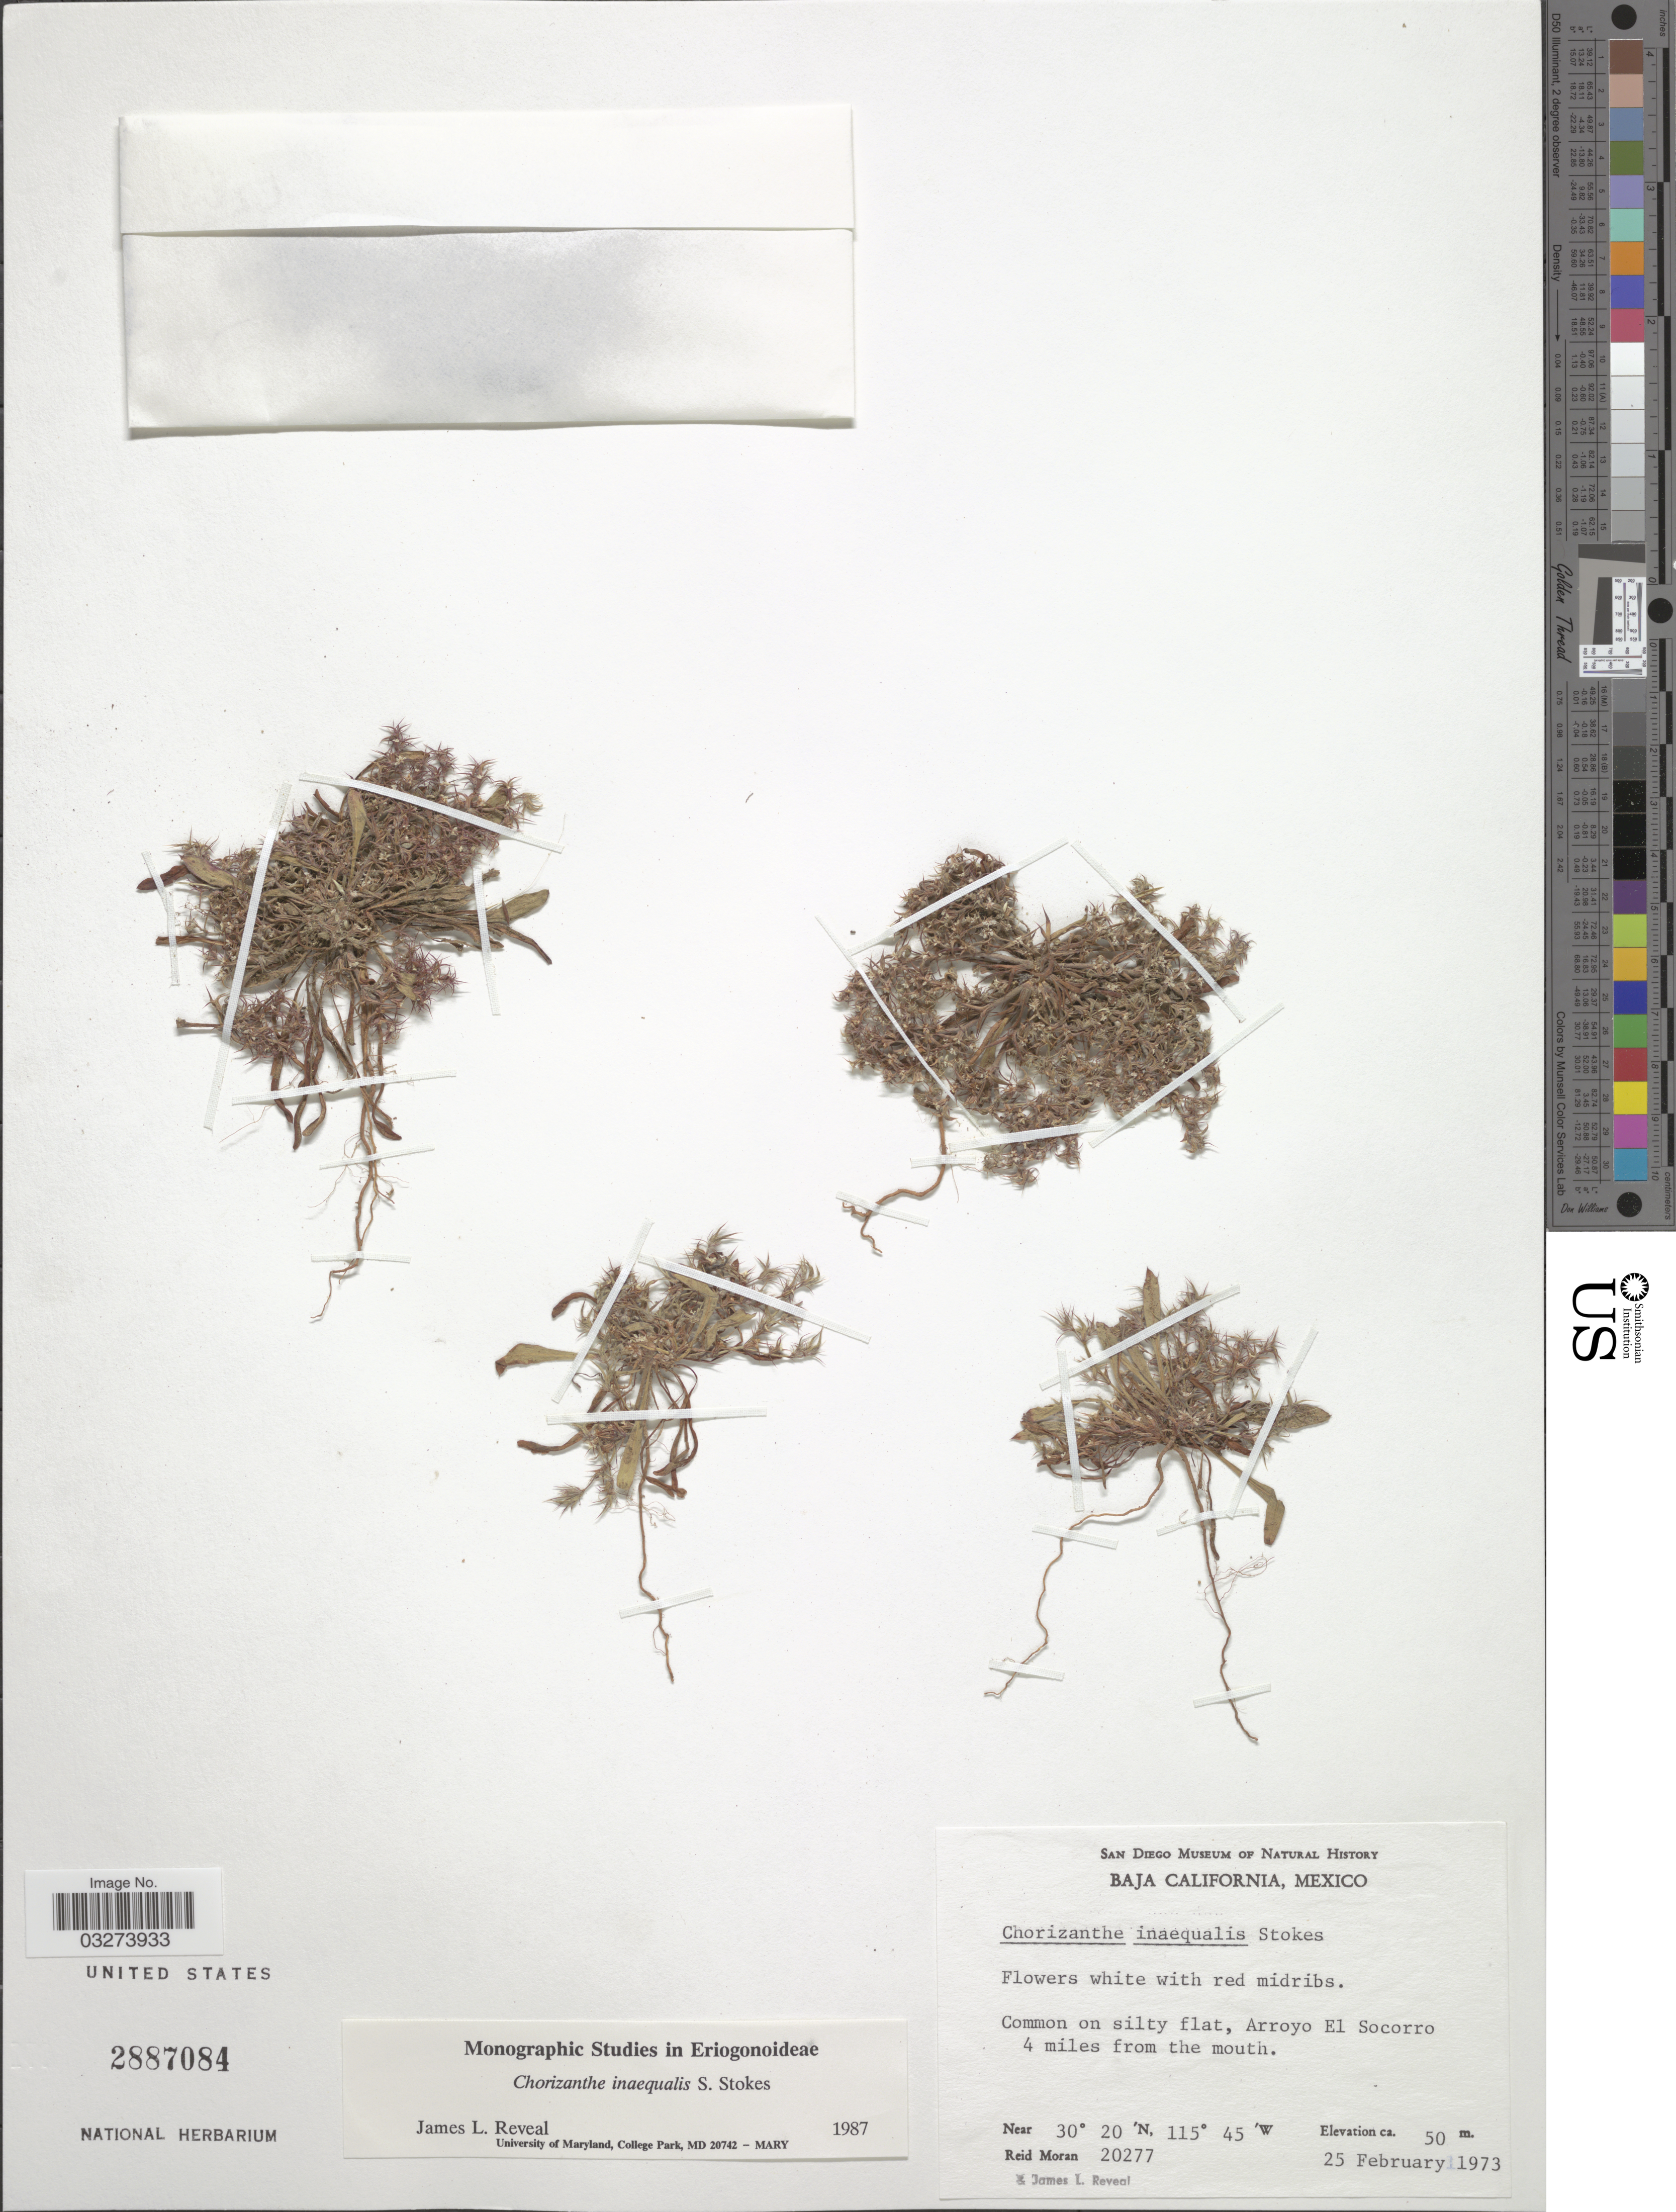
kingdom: Plantae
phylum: Tracheophyta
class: Magnoliopsida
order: Caryophyllales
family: Polygonaceae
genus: Chorizanthe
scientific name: Chorizanthe inequalis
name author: S. Stokes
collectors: R. Moran & J. L. Reveal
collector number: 20277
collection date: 1973-02-25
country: Mexico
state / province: Baja California Norte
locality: Arroyo El Socorro 4 miles from the mouth.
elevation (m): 50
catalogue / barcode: US 2887084